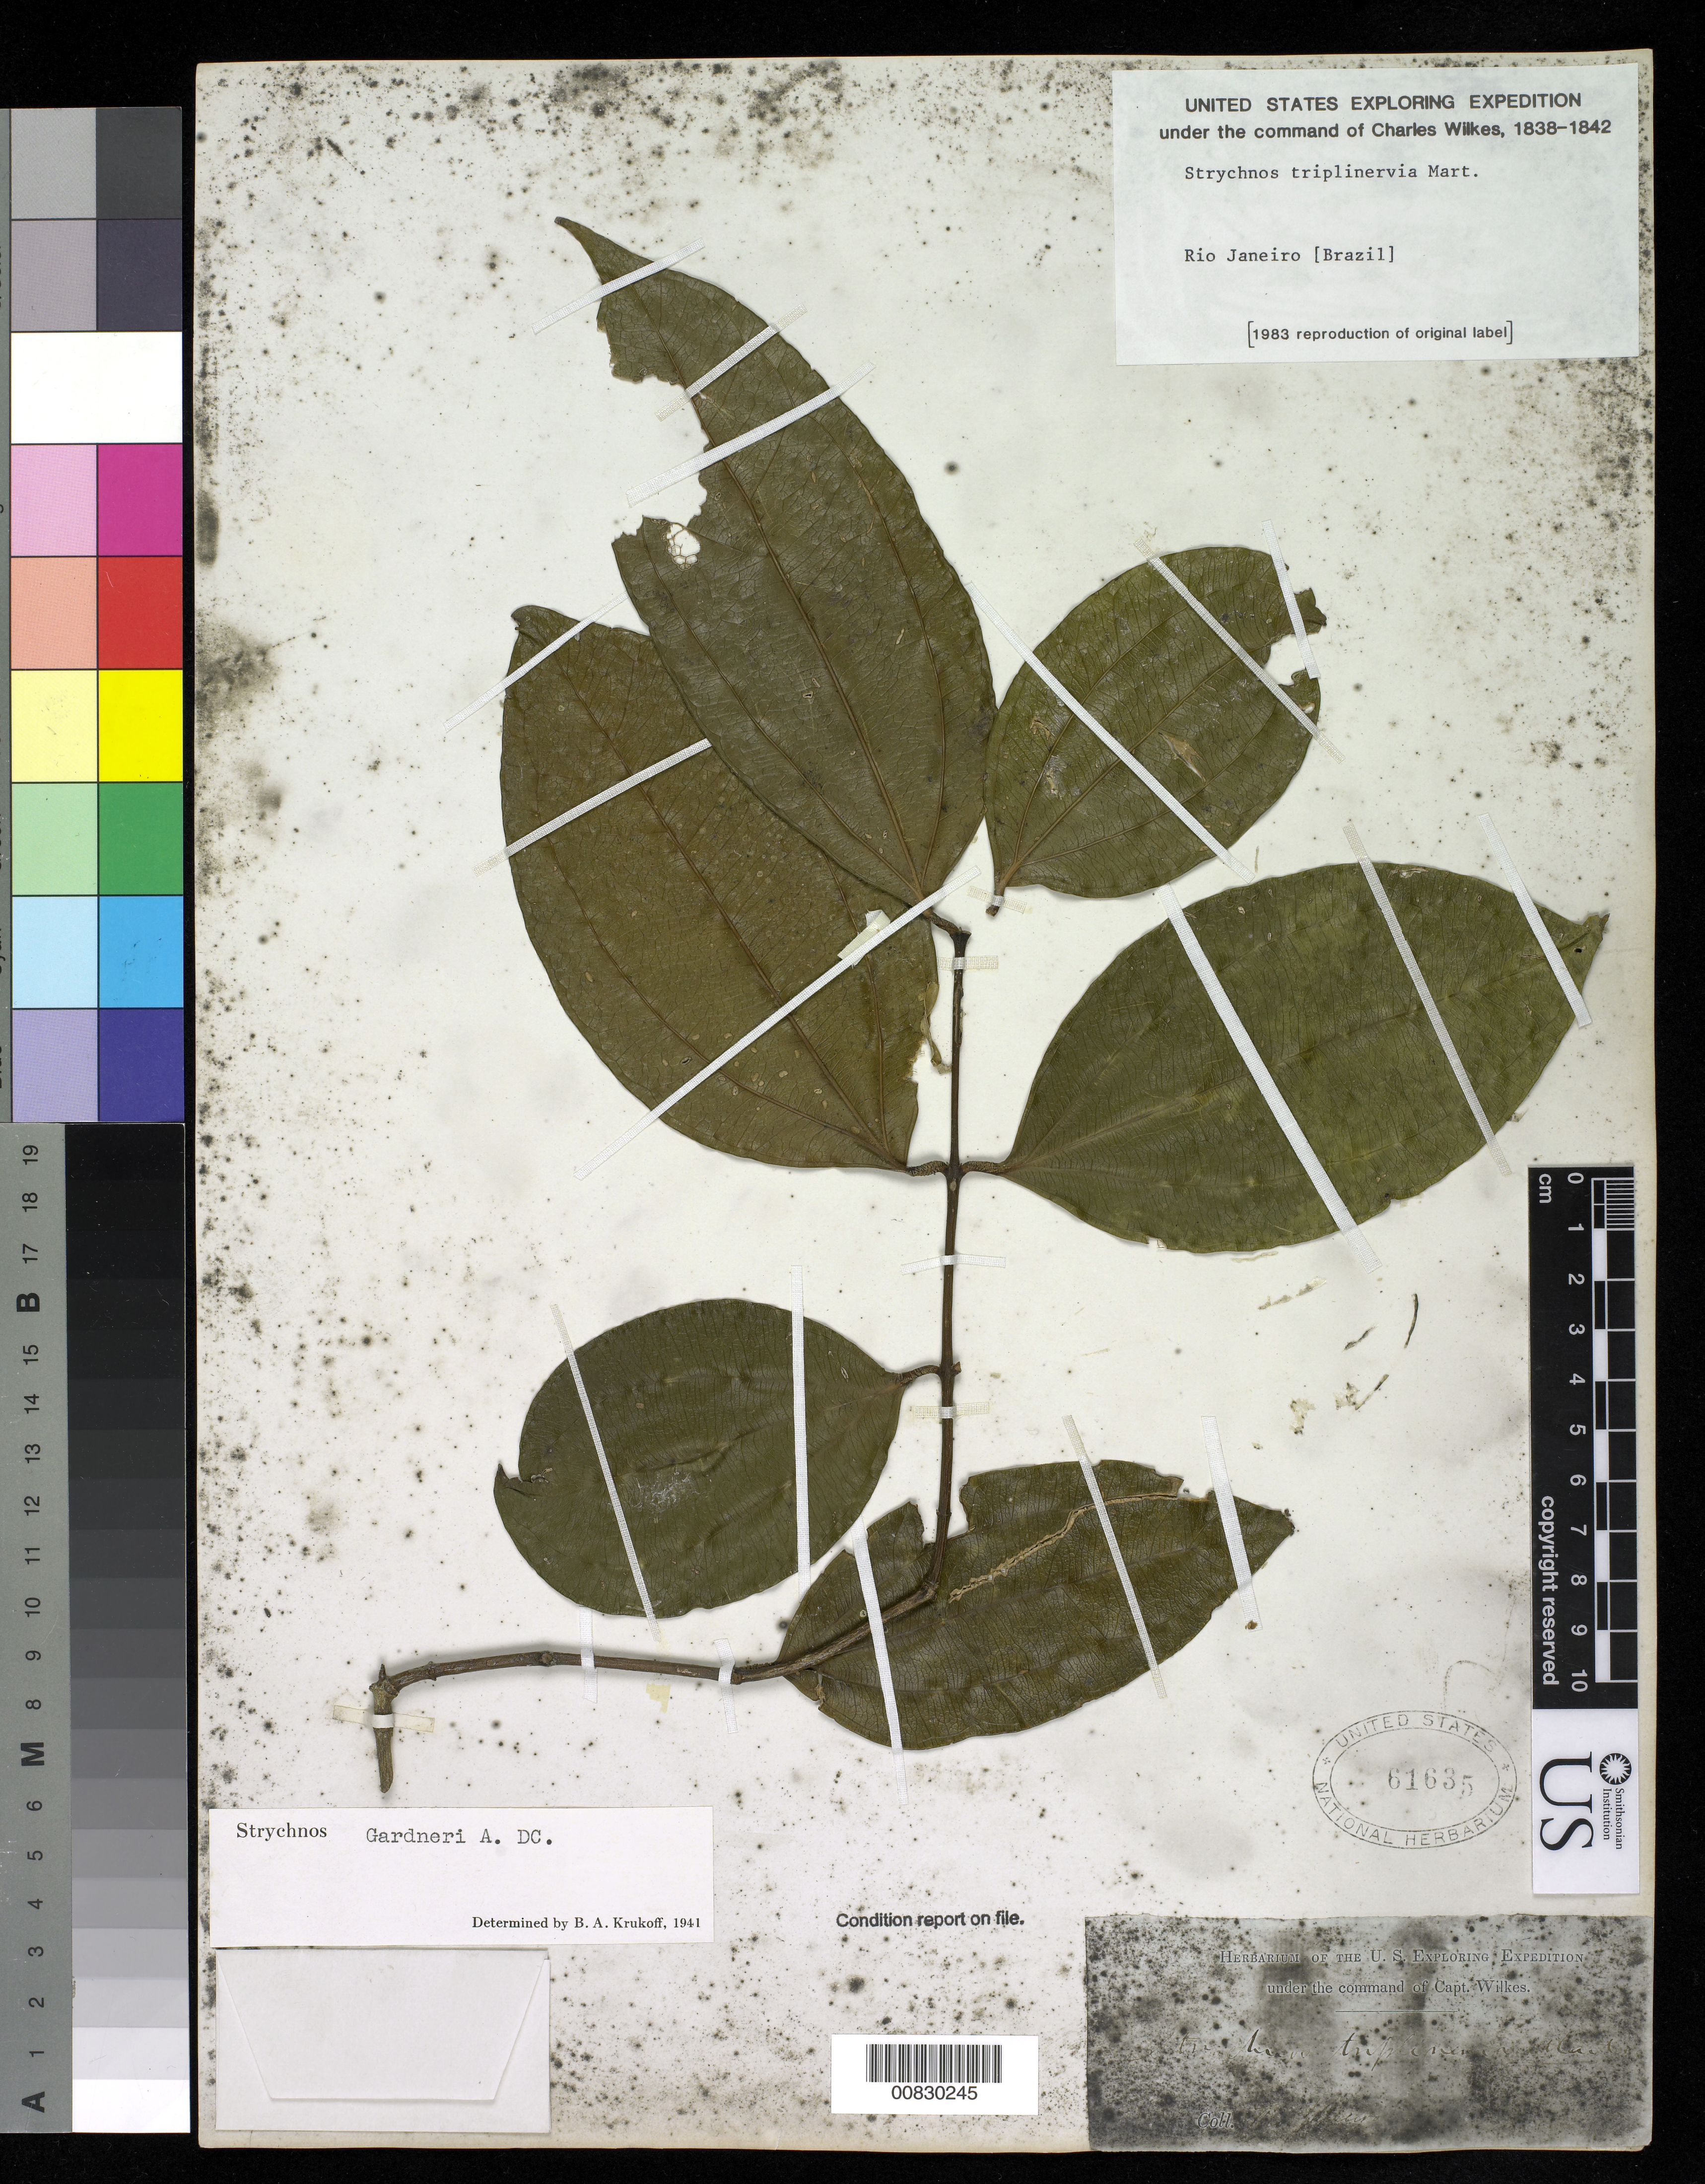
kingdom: Plantae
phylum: Tracheophyta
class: Magnoliopsida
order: Gentianales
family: Loganiaceae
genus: Strychnos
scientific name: Strychnos gardneri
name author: A. DC.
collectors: Wilkes Explor. Exped.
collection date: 1838/1842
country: Brazil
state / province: Rio de Janeiro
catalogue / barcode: US 61635